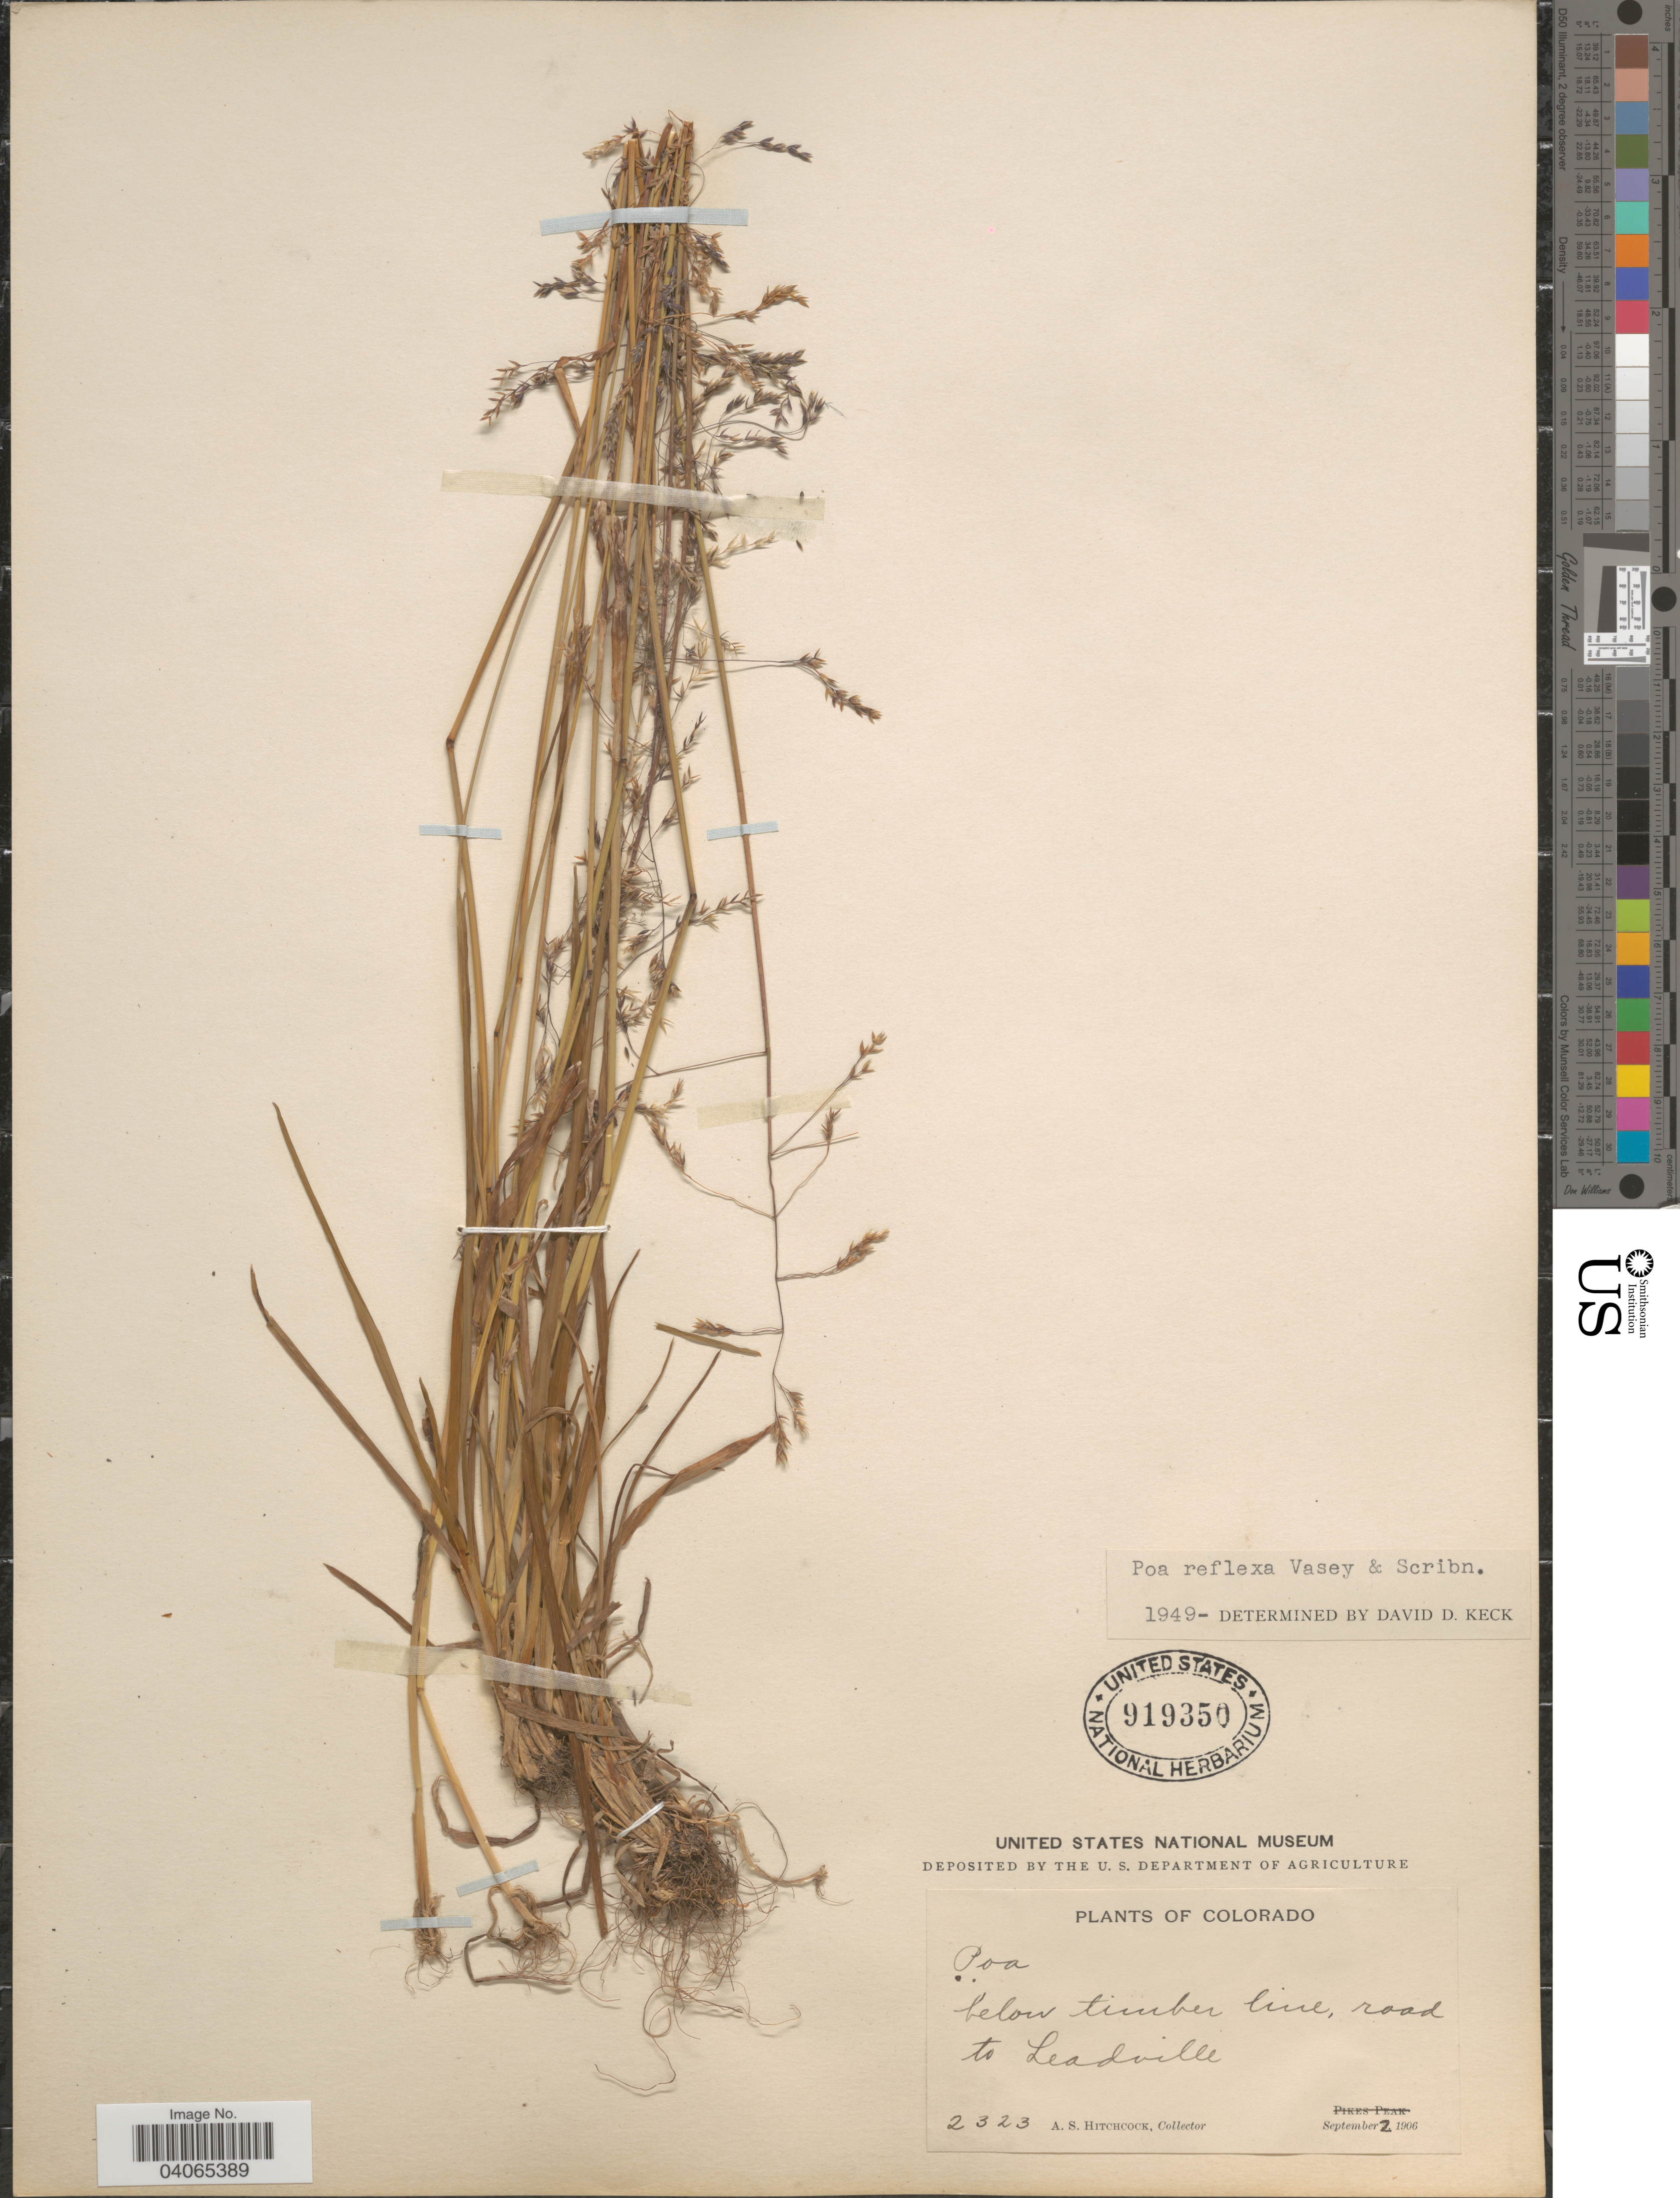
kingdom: Plantae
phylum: Tracheophyta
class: Liliopsida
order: Poales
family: Poaceae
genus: Poa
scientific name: Poa reflexa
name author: Vasey & Scribn.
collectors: A. S. Hitchcock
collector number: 2323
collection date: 1906-09-02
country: United States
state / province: Colorado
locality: Below timber line, road to Leadville.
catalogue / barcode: US 919350